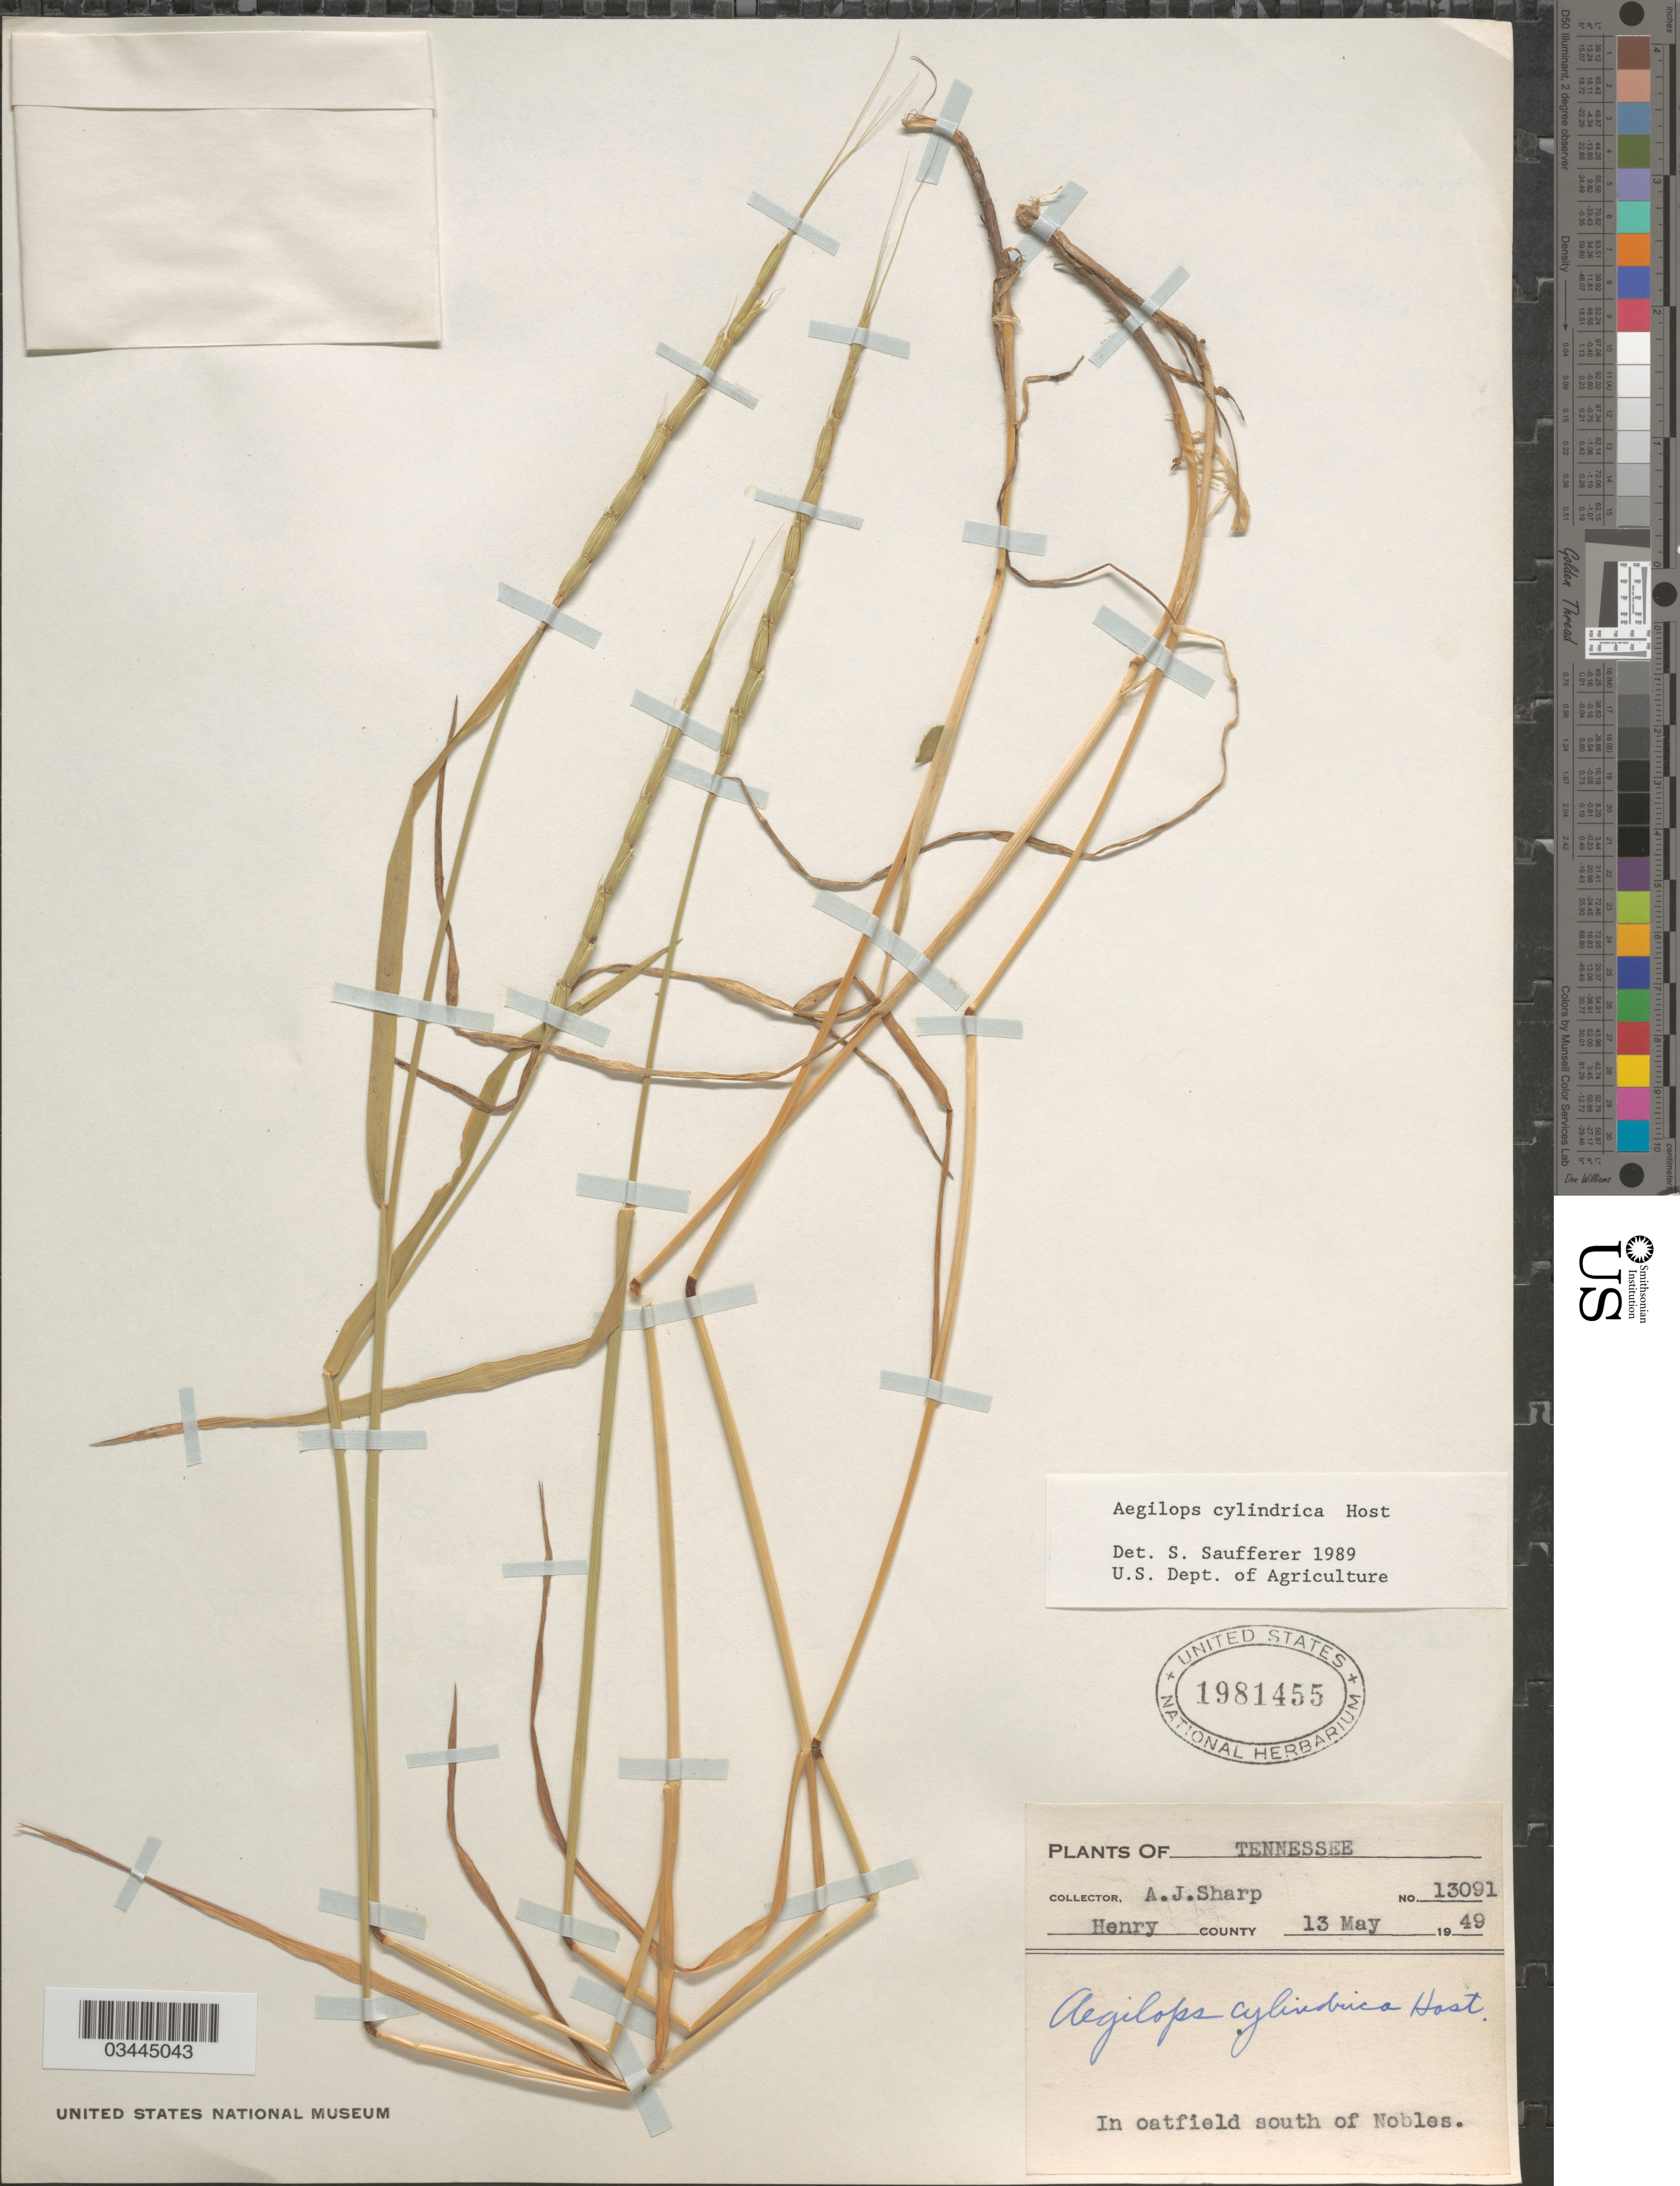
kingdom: Plantae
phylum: Tracheophyta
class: Liliopsida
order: Poales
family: Poaceae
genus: Aegilops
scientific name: Aegilops cylindrica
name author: Host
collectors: A. J. Sharp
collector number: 13091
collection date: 1949-05-13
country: United States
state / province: Tennessee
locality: Henry County. In oatfield south of Nobles.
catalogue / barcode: US 1981455